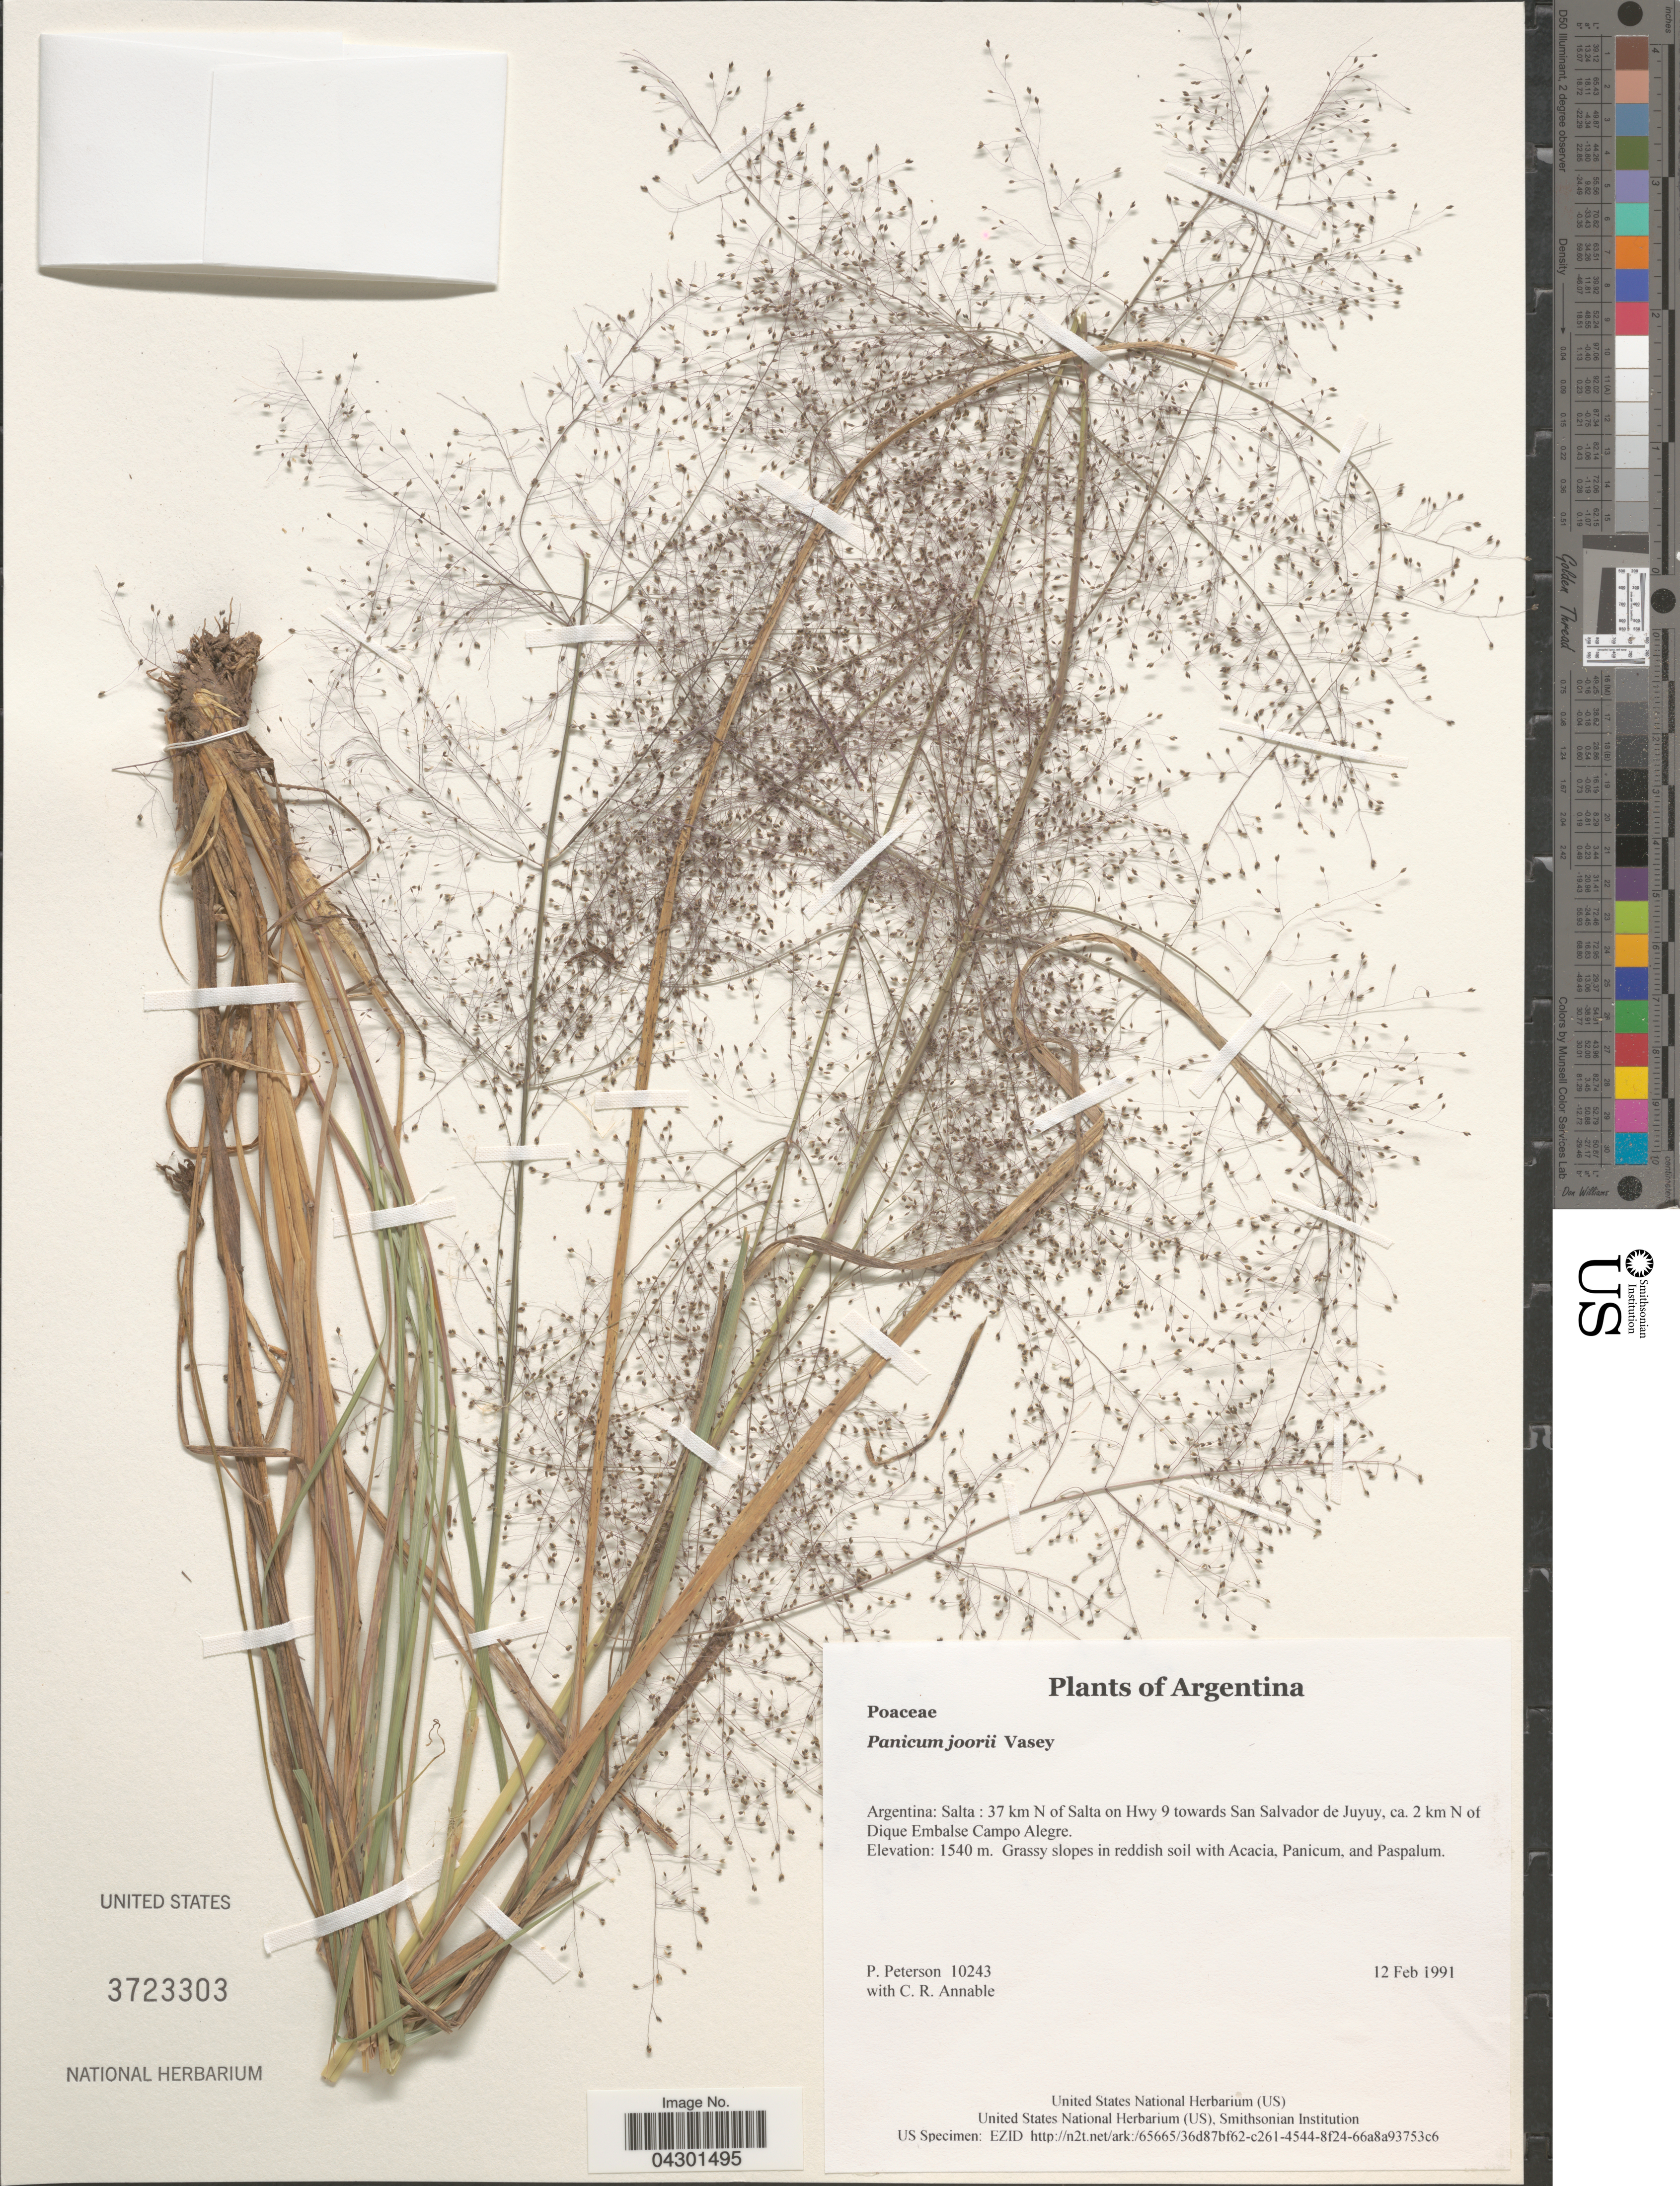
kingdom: Plantae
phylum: Tracheophyta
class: Liliopsida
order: Poales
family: Poaceae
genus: Panicum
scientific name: Panicum sp.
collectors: P. Peterson & C. R. Annable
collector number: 10243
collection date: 1991-02-12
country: Argentina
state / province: Salta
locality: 37 km N of Salta on Hwy 9 towards San Salvador de Jujuy, ca. 2 km N of Dique Embalse Campo Alegre.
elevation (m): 1540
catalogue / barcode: US 3723303